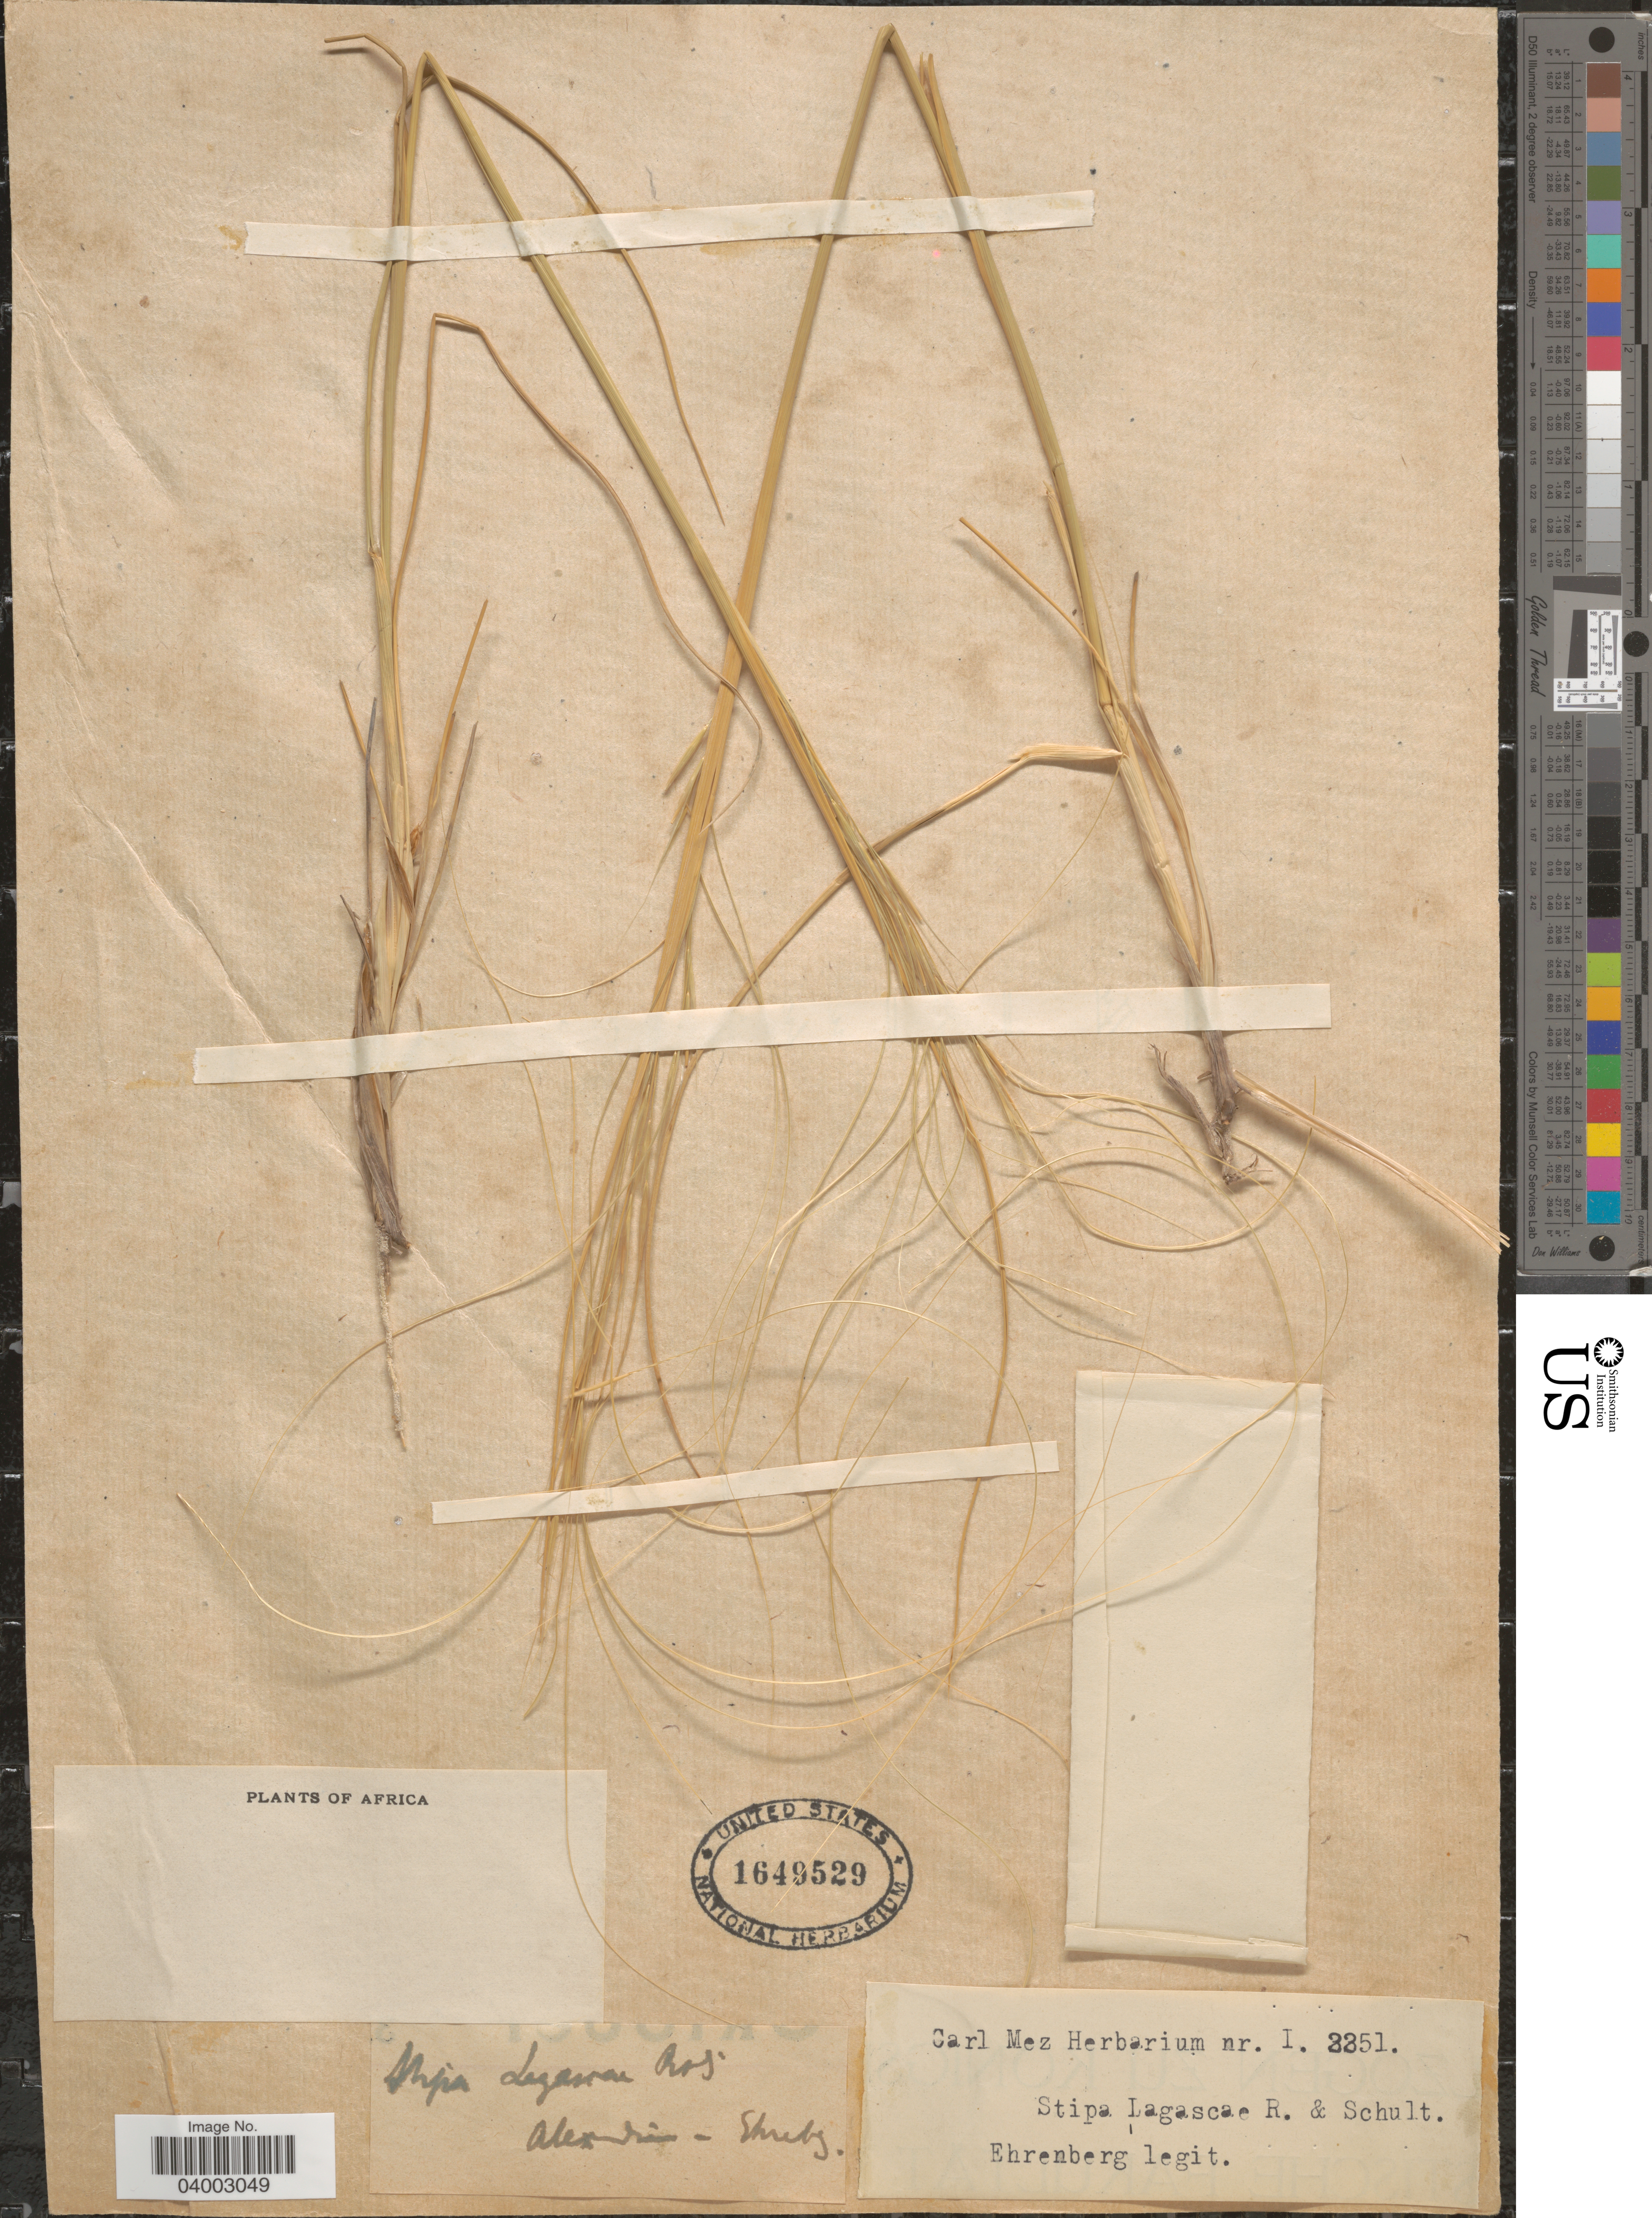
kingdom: Plantae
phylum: Tracheophyta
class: Liliopsida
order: Poales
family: Poaceae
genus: Stipa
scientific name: Stipa lagascae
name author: Schult. & Roem.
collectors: -. Ehrenberg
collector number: I.3351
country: Egypt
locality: Alexandria.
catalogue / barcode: US 1649529